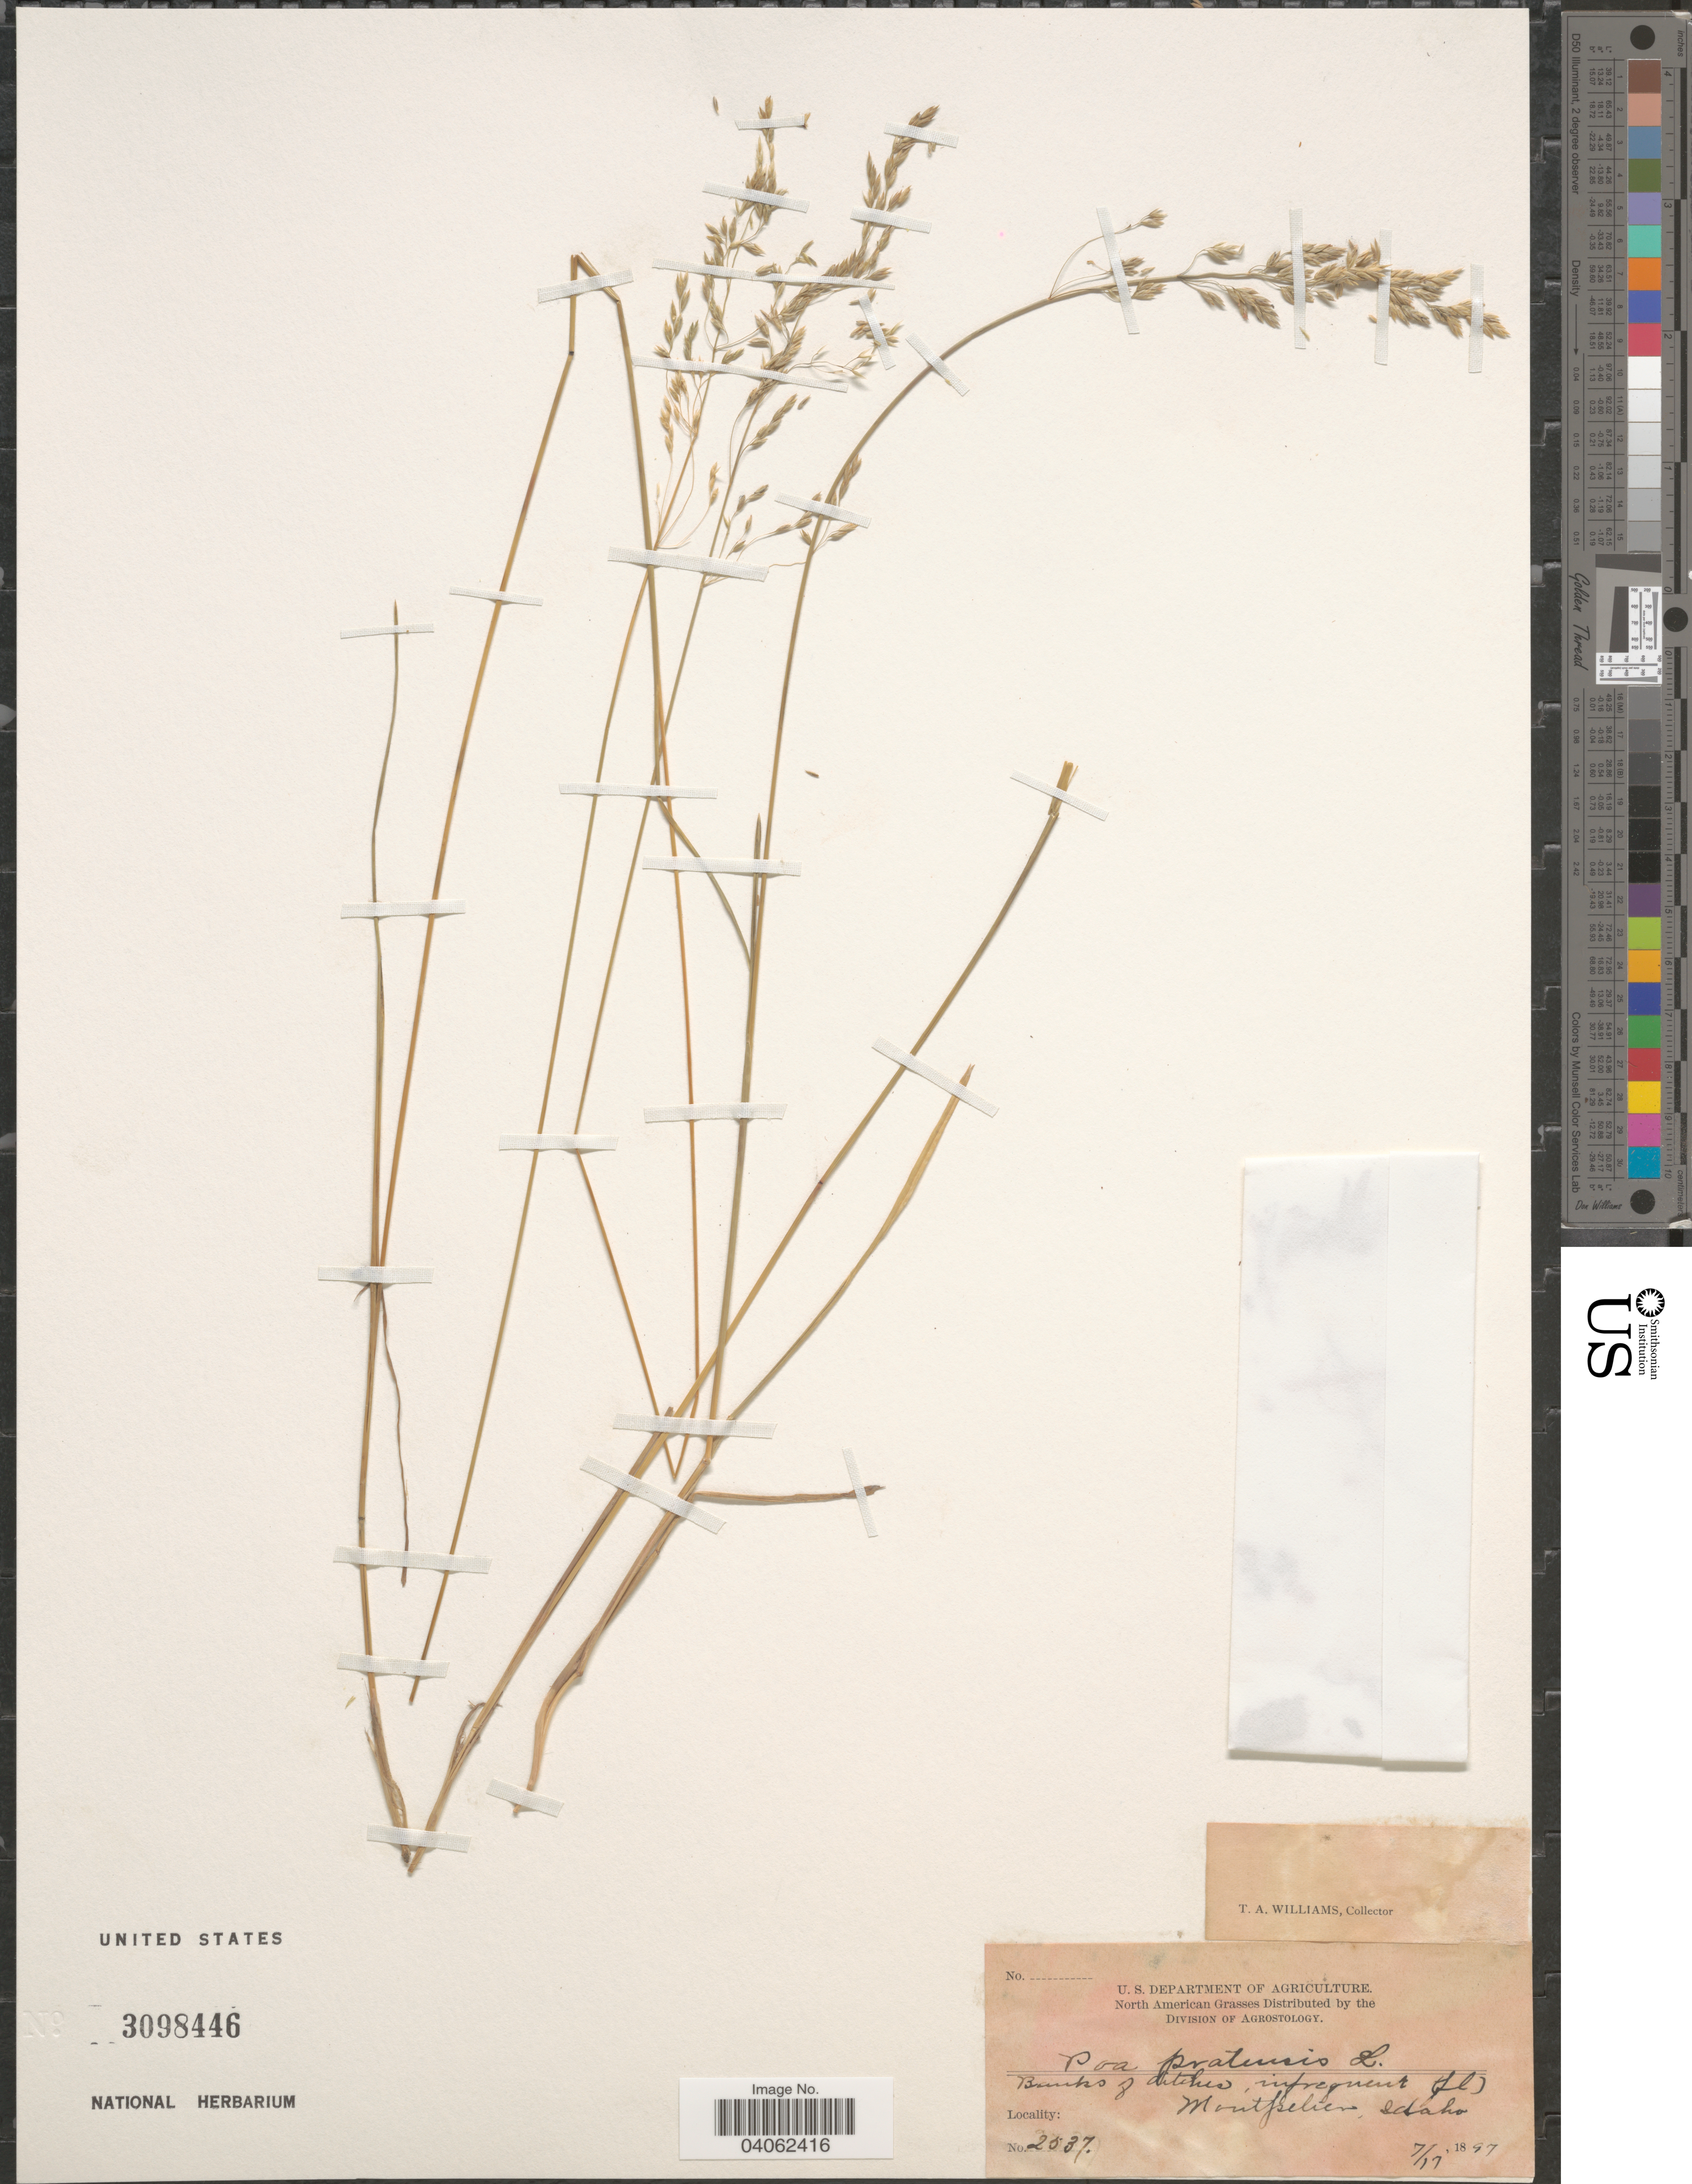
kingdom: Plantae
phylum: Tracheophyta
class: Liliopsida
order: Poales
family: Poaceae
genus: Poa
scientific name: Poa pratensis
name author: L.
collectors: T. Williams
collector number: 2537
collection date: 1897-07-17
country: United States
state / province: Idaho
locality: Montpelier.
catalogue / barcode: US 3098446